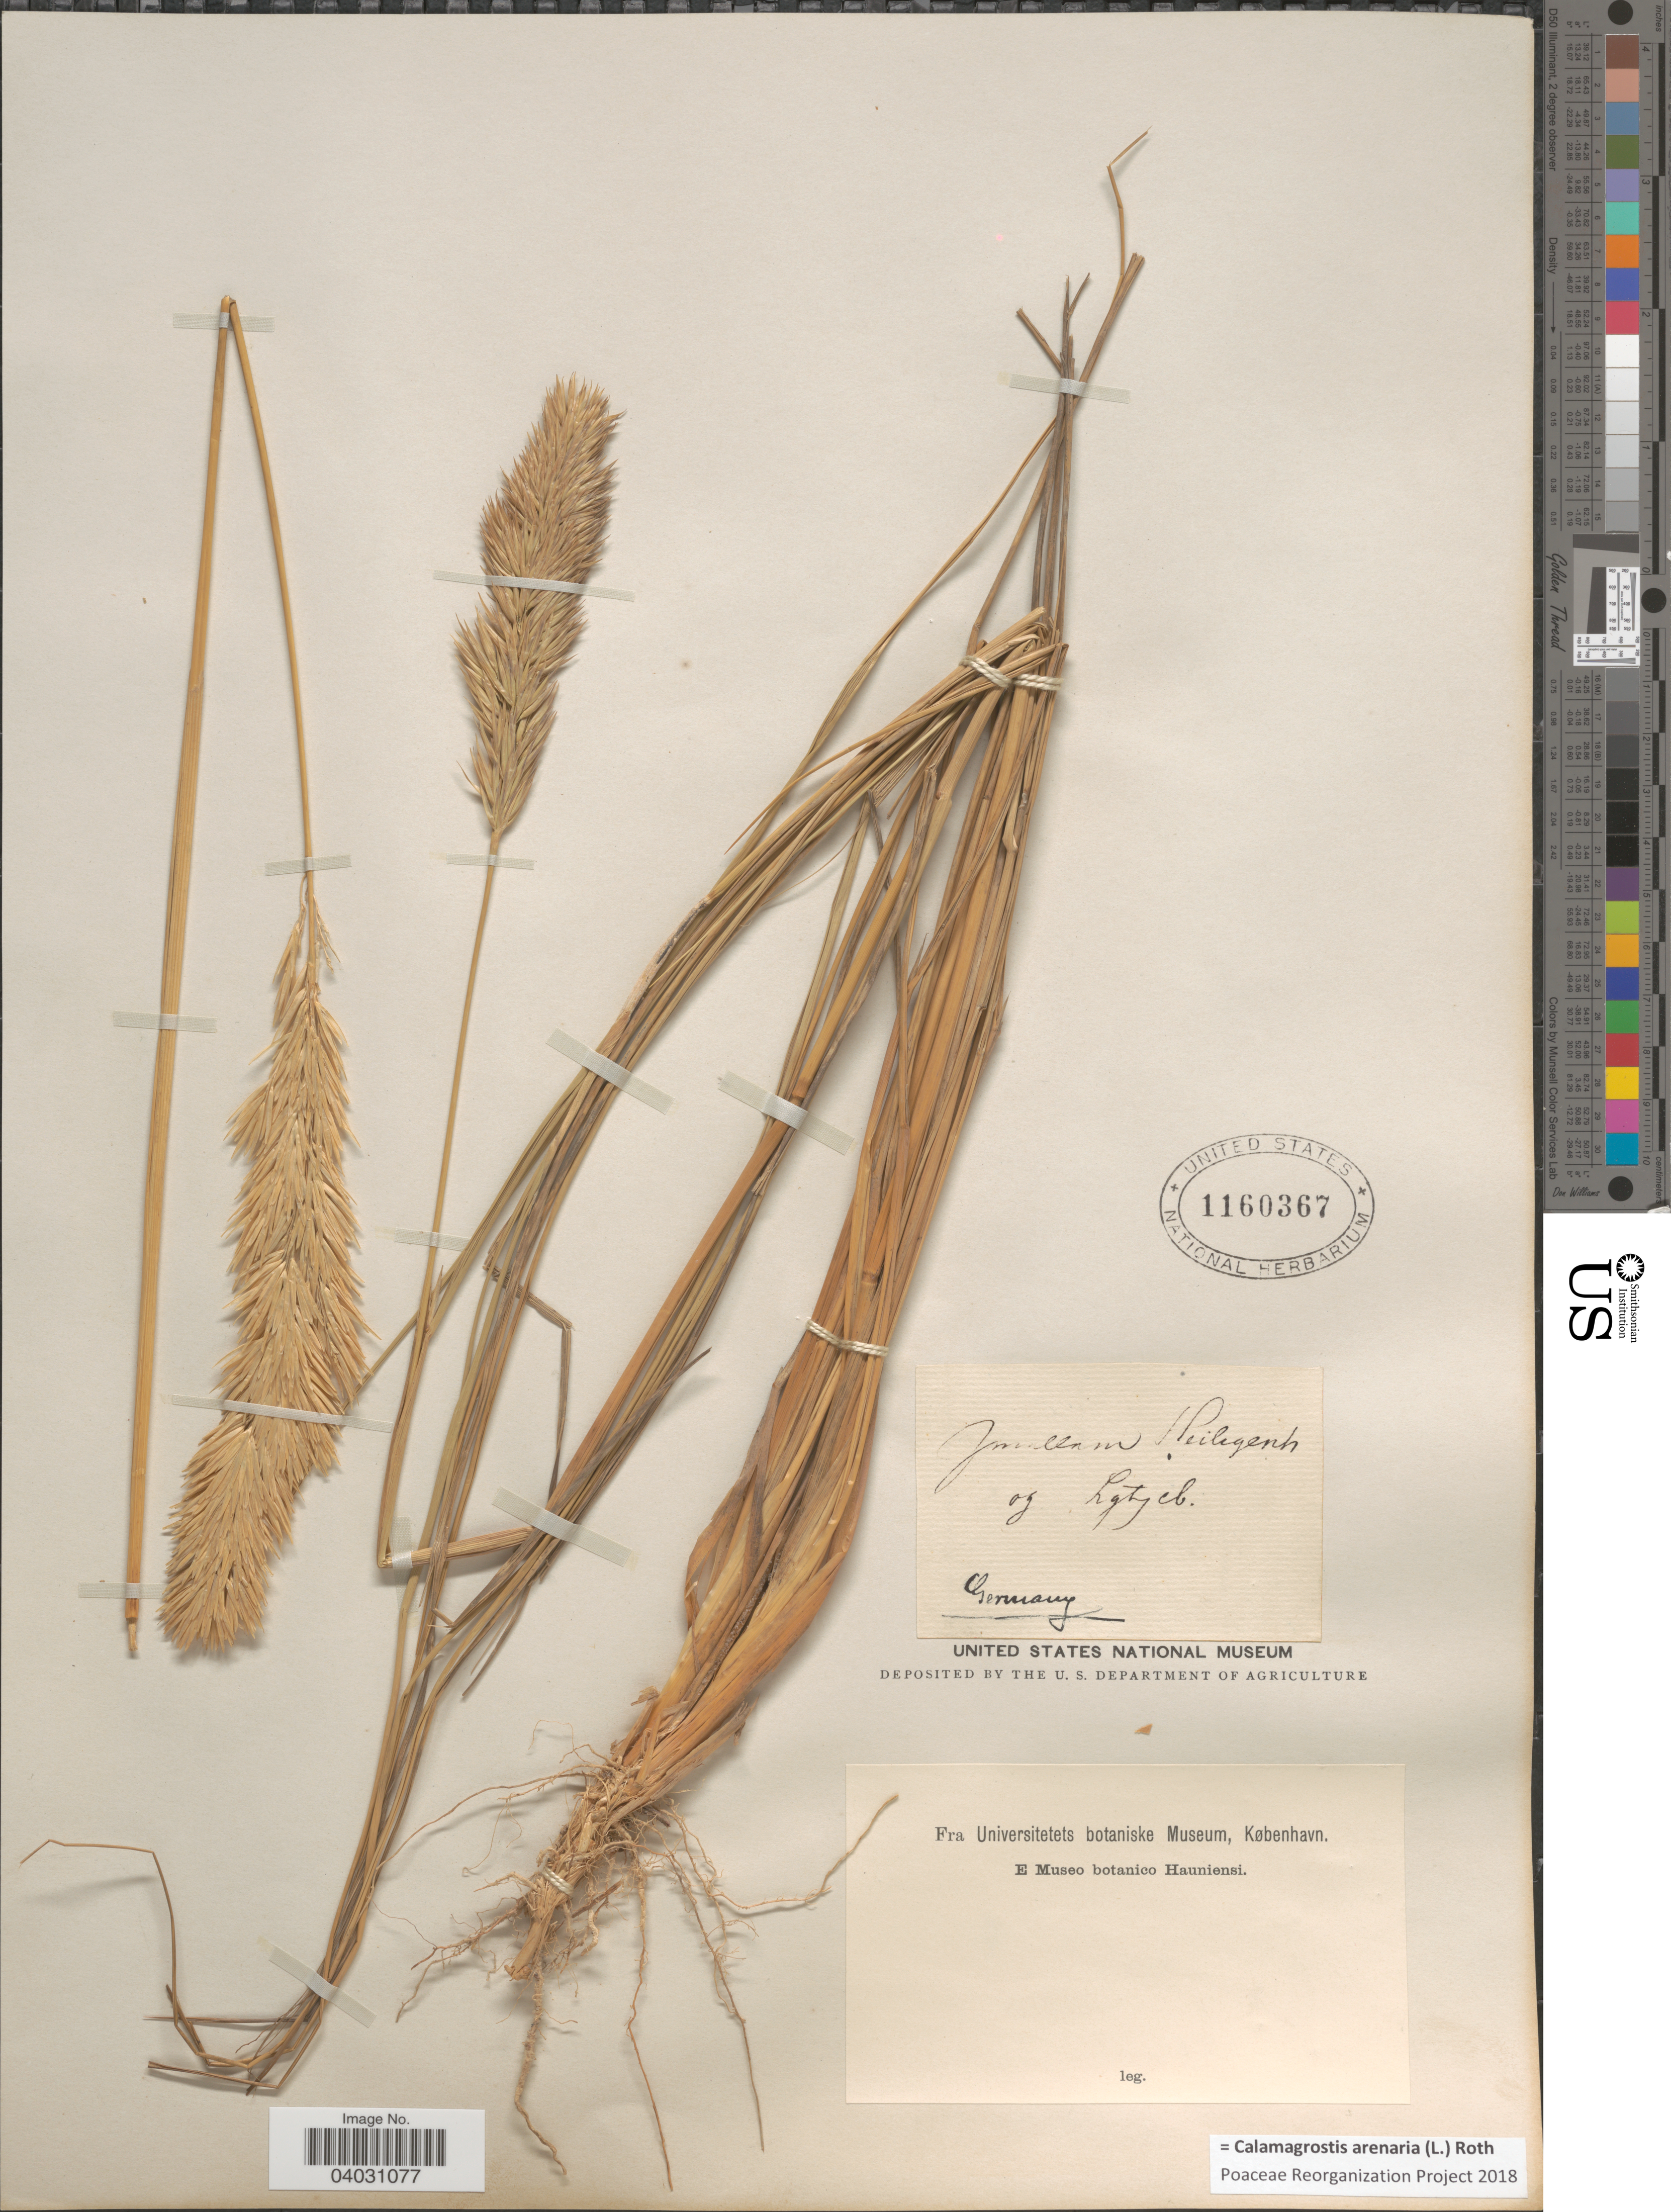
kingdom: Plantae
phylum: Tracheophyta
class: Liliopsida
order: Poales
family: Poaceae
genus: Calamagrostis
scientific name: Calamagrostis arenaria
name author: (L.) Roth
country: Germany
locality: Og Lgtjeb. [interpreted]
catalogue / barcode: US 1160367